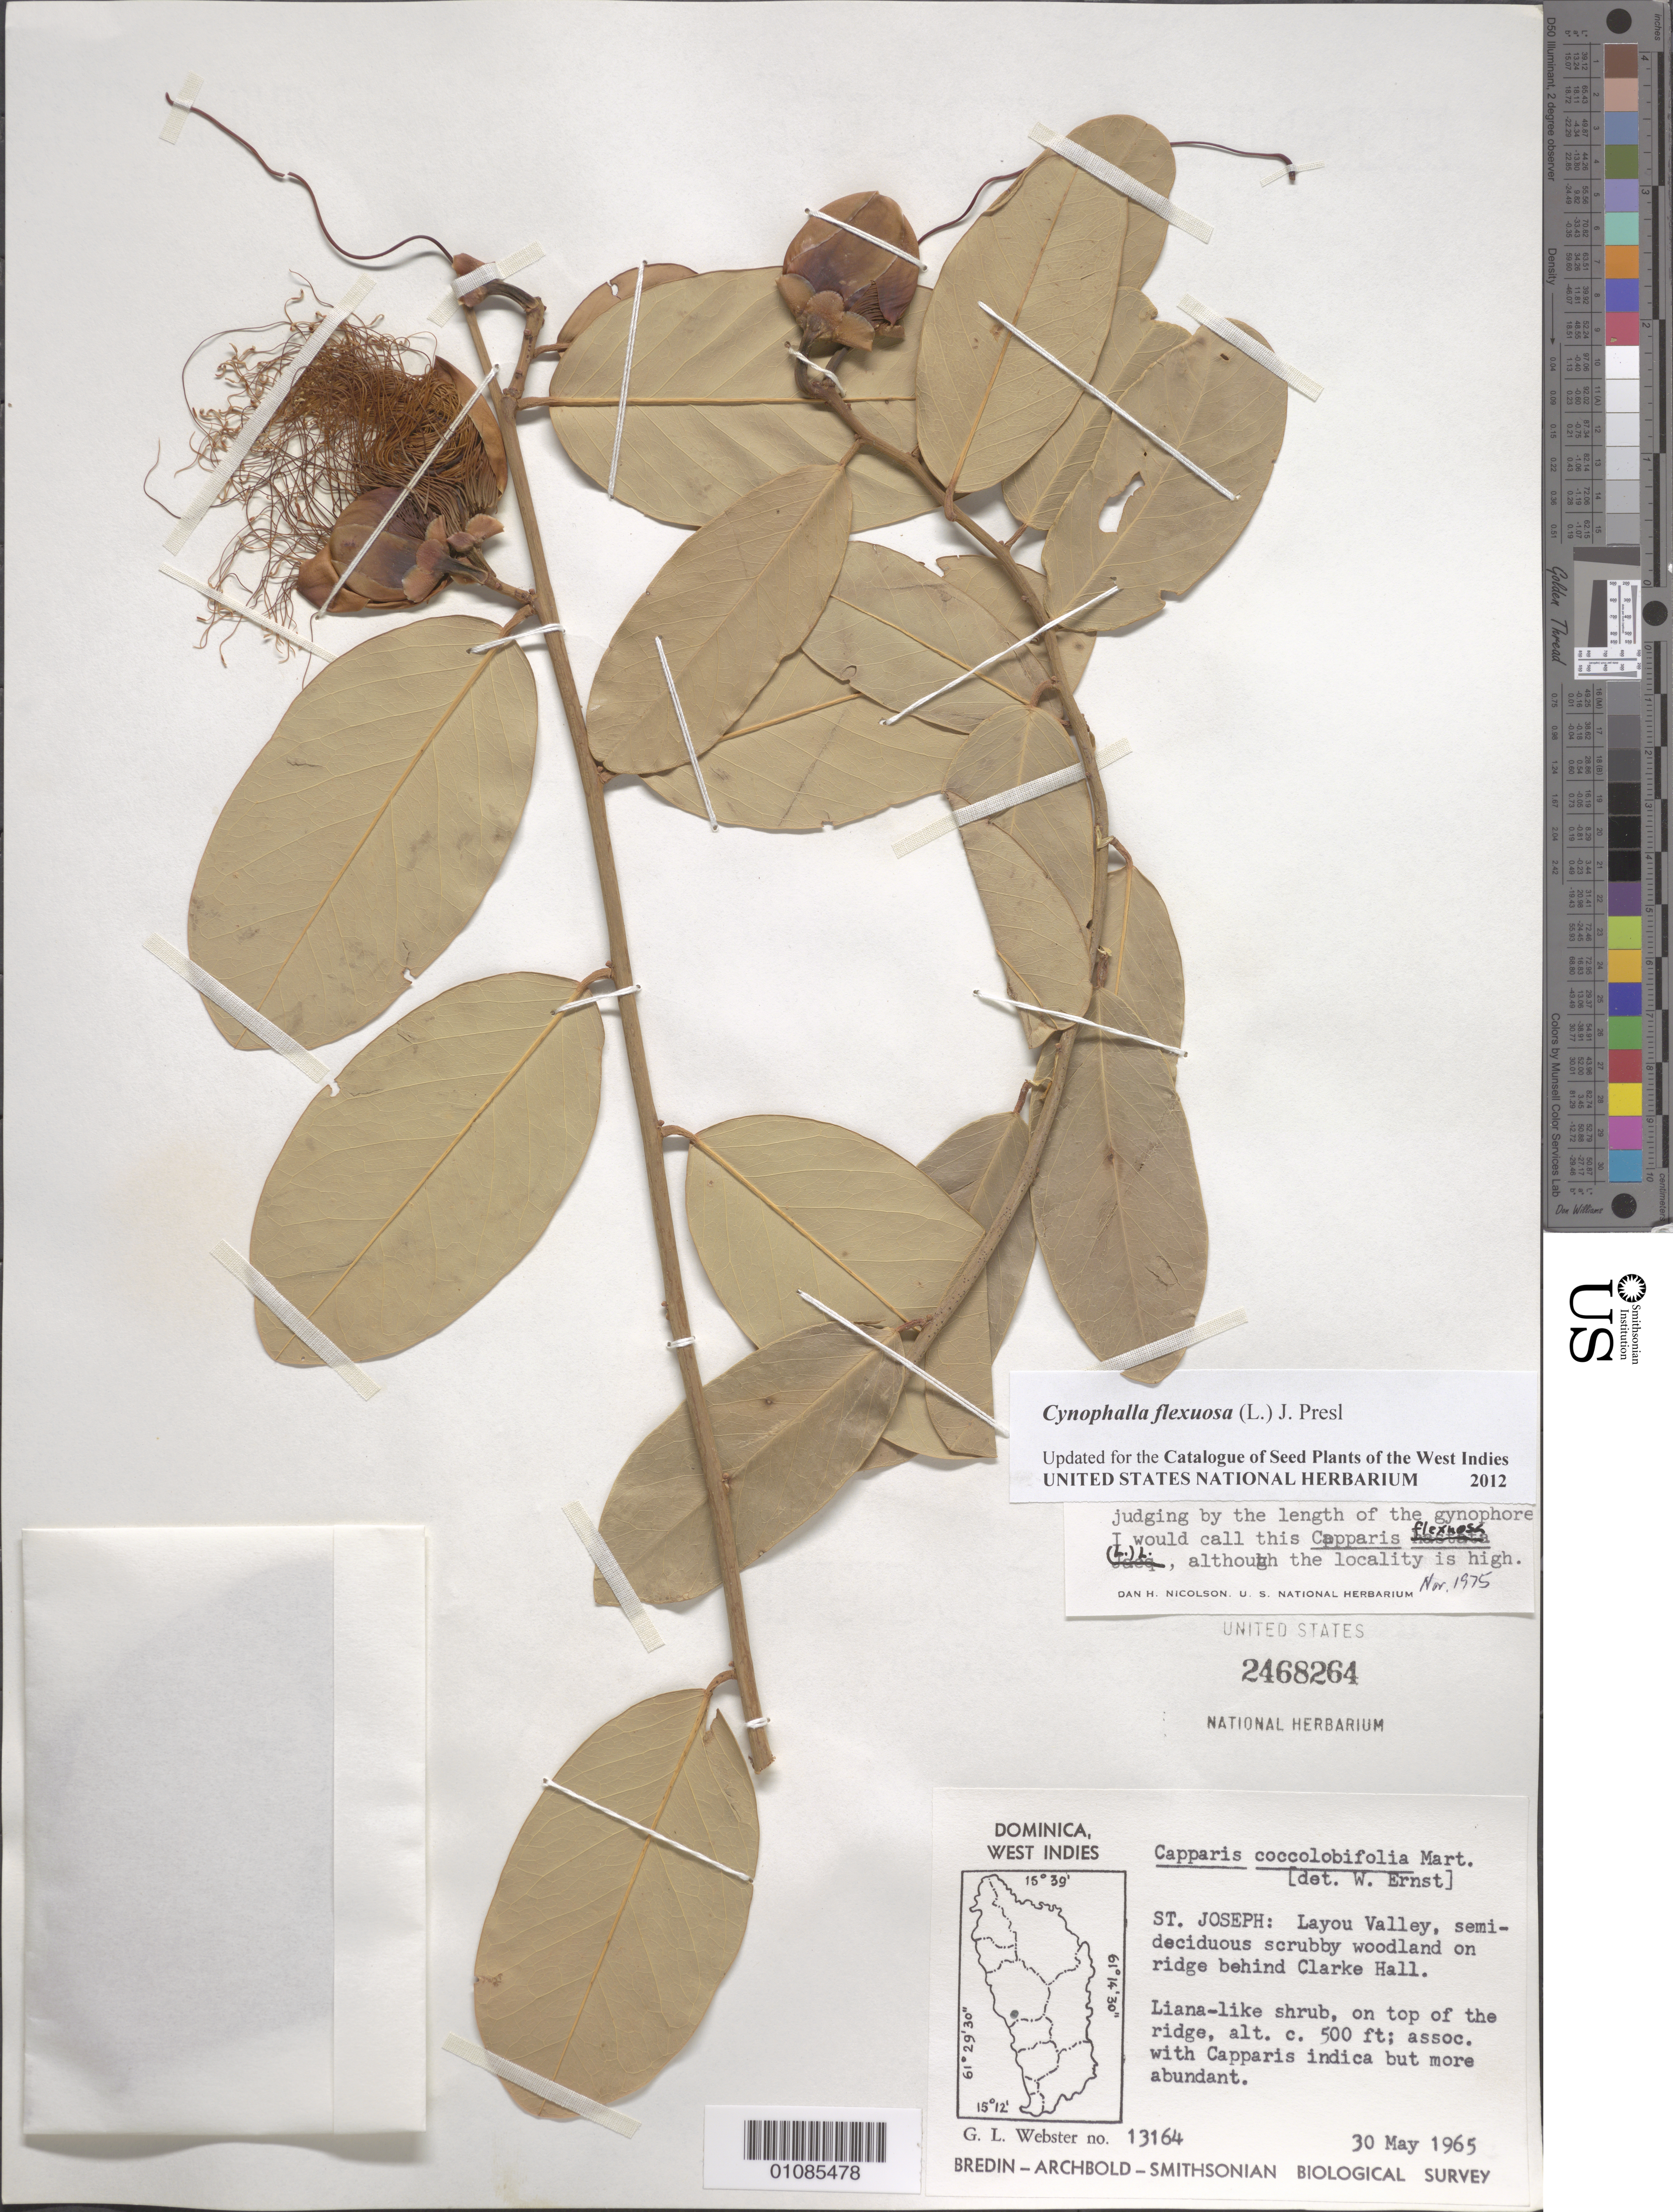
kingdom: Plantae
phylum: Tracheophyta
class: Magnoliopsida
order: Brassicales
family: Capparaceae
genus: Cynophalla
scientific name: Cynophalla flexuosa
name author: (L.) J. Presl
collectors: G. L. Webster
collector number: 13164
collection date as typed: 30 May 1965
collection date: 1965-05-30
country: Dominica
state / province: St. Joseph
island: Dominica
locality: Layou Valley, on ridge behind Clarke Hall.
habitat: Semi-deciduous scrubby woodland.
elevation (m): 152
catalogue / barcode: US 2468264